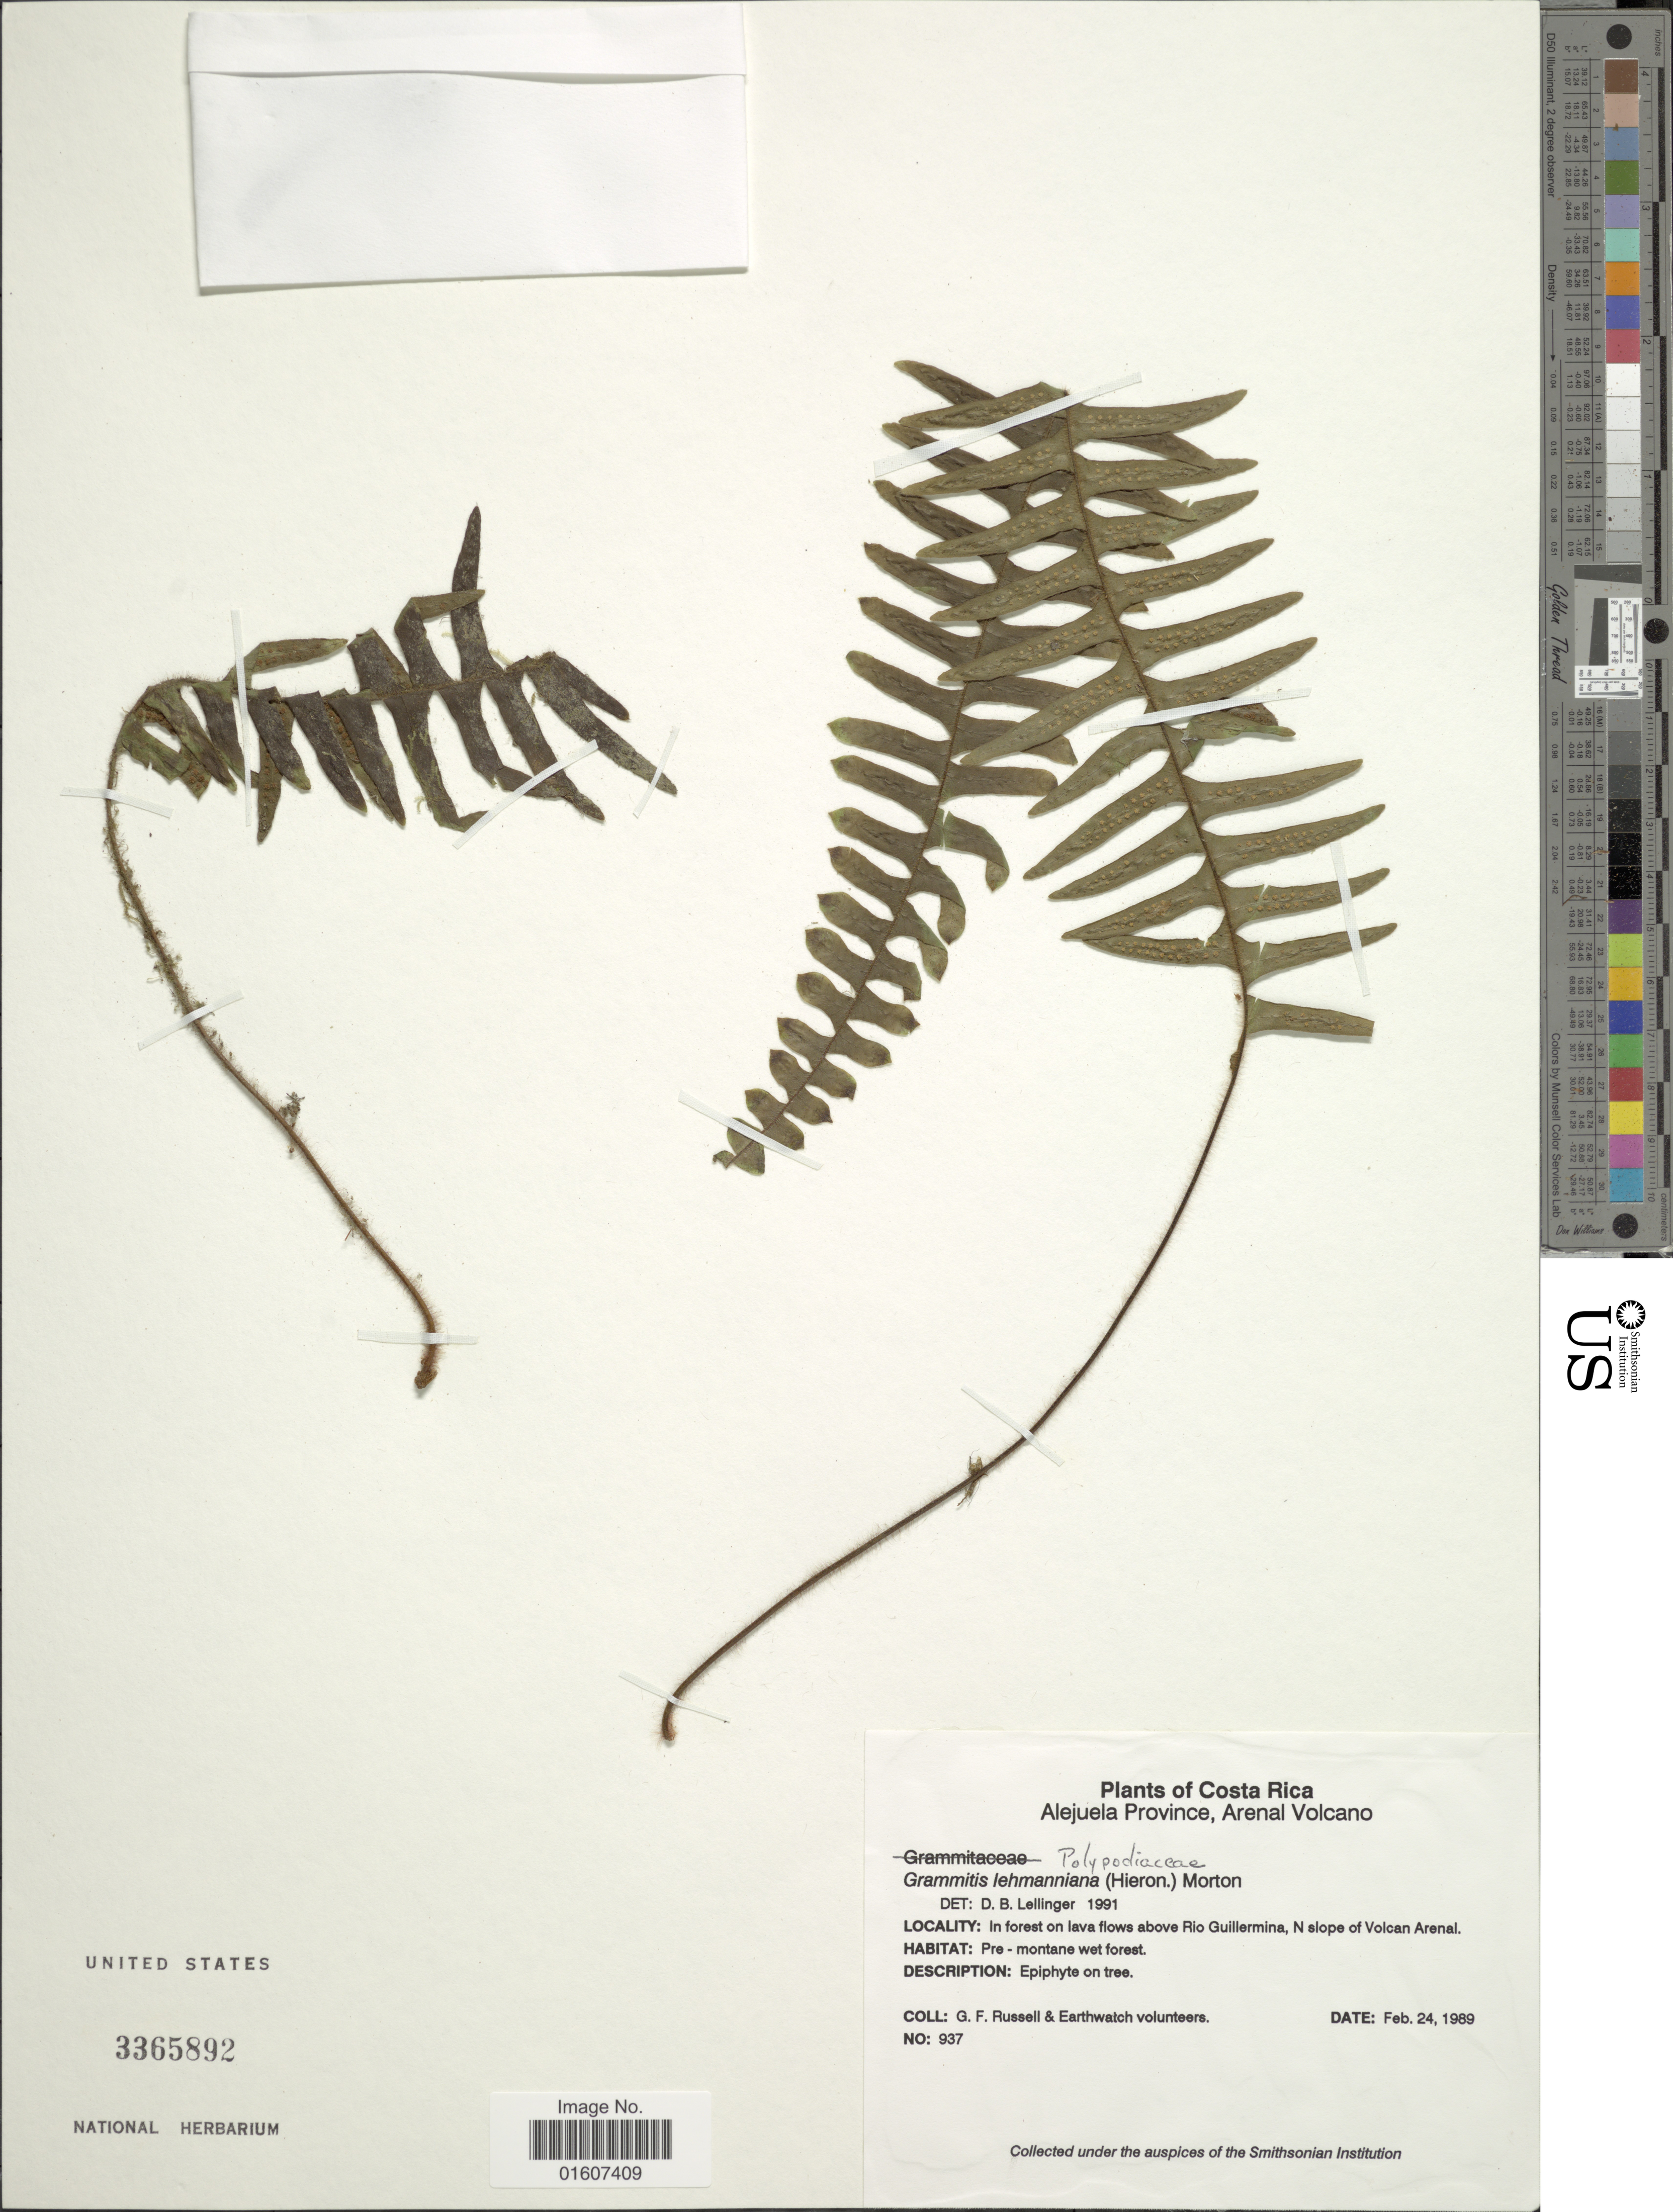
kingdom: Plantae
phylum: Tracheophyta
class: Polypodiopsida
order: Polypodiales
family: Polypodiaceae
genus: Terpsichore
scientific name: Terpsichore lehmanniana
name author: (Hieron.) A.R. Sm.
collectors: P. G. Russell & Earthwatch Volunteers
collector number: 937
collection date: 1989-02-24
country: Costa Rica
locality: Alejuela Province, Arenal Volcano, In forest on lava flows above Rio Guillermina, N slope of Volcano Arenal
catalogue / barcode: US 3365892